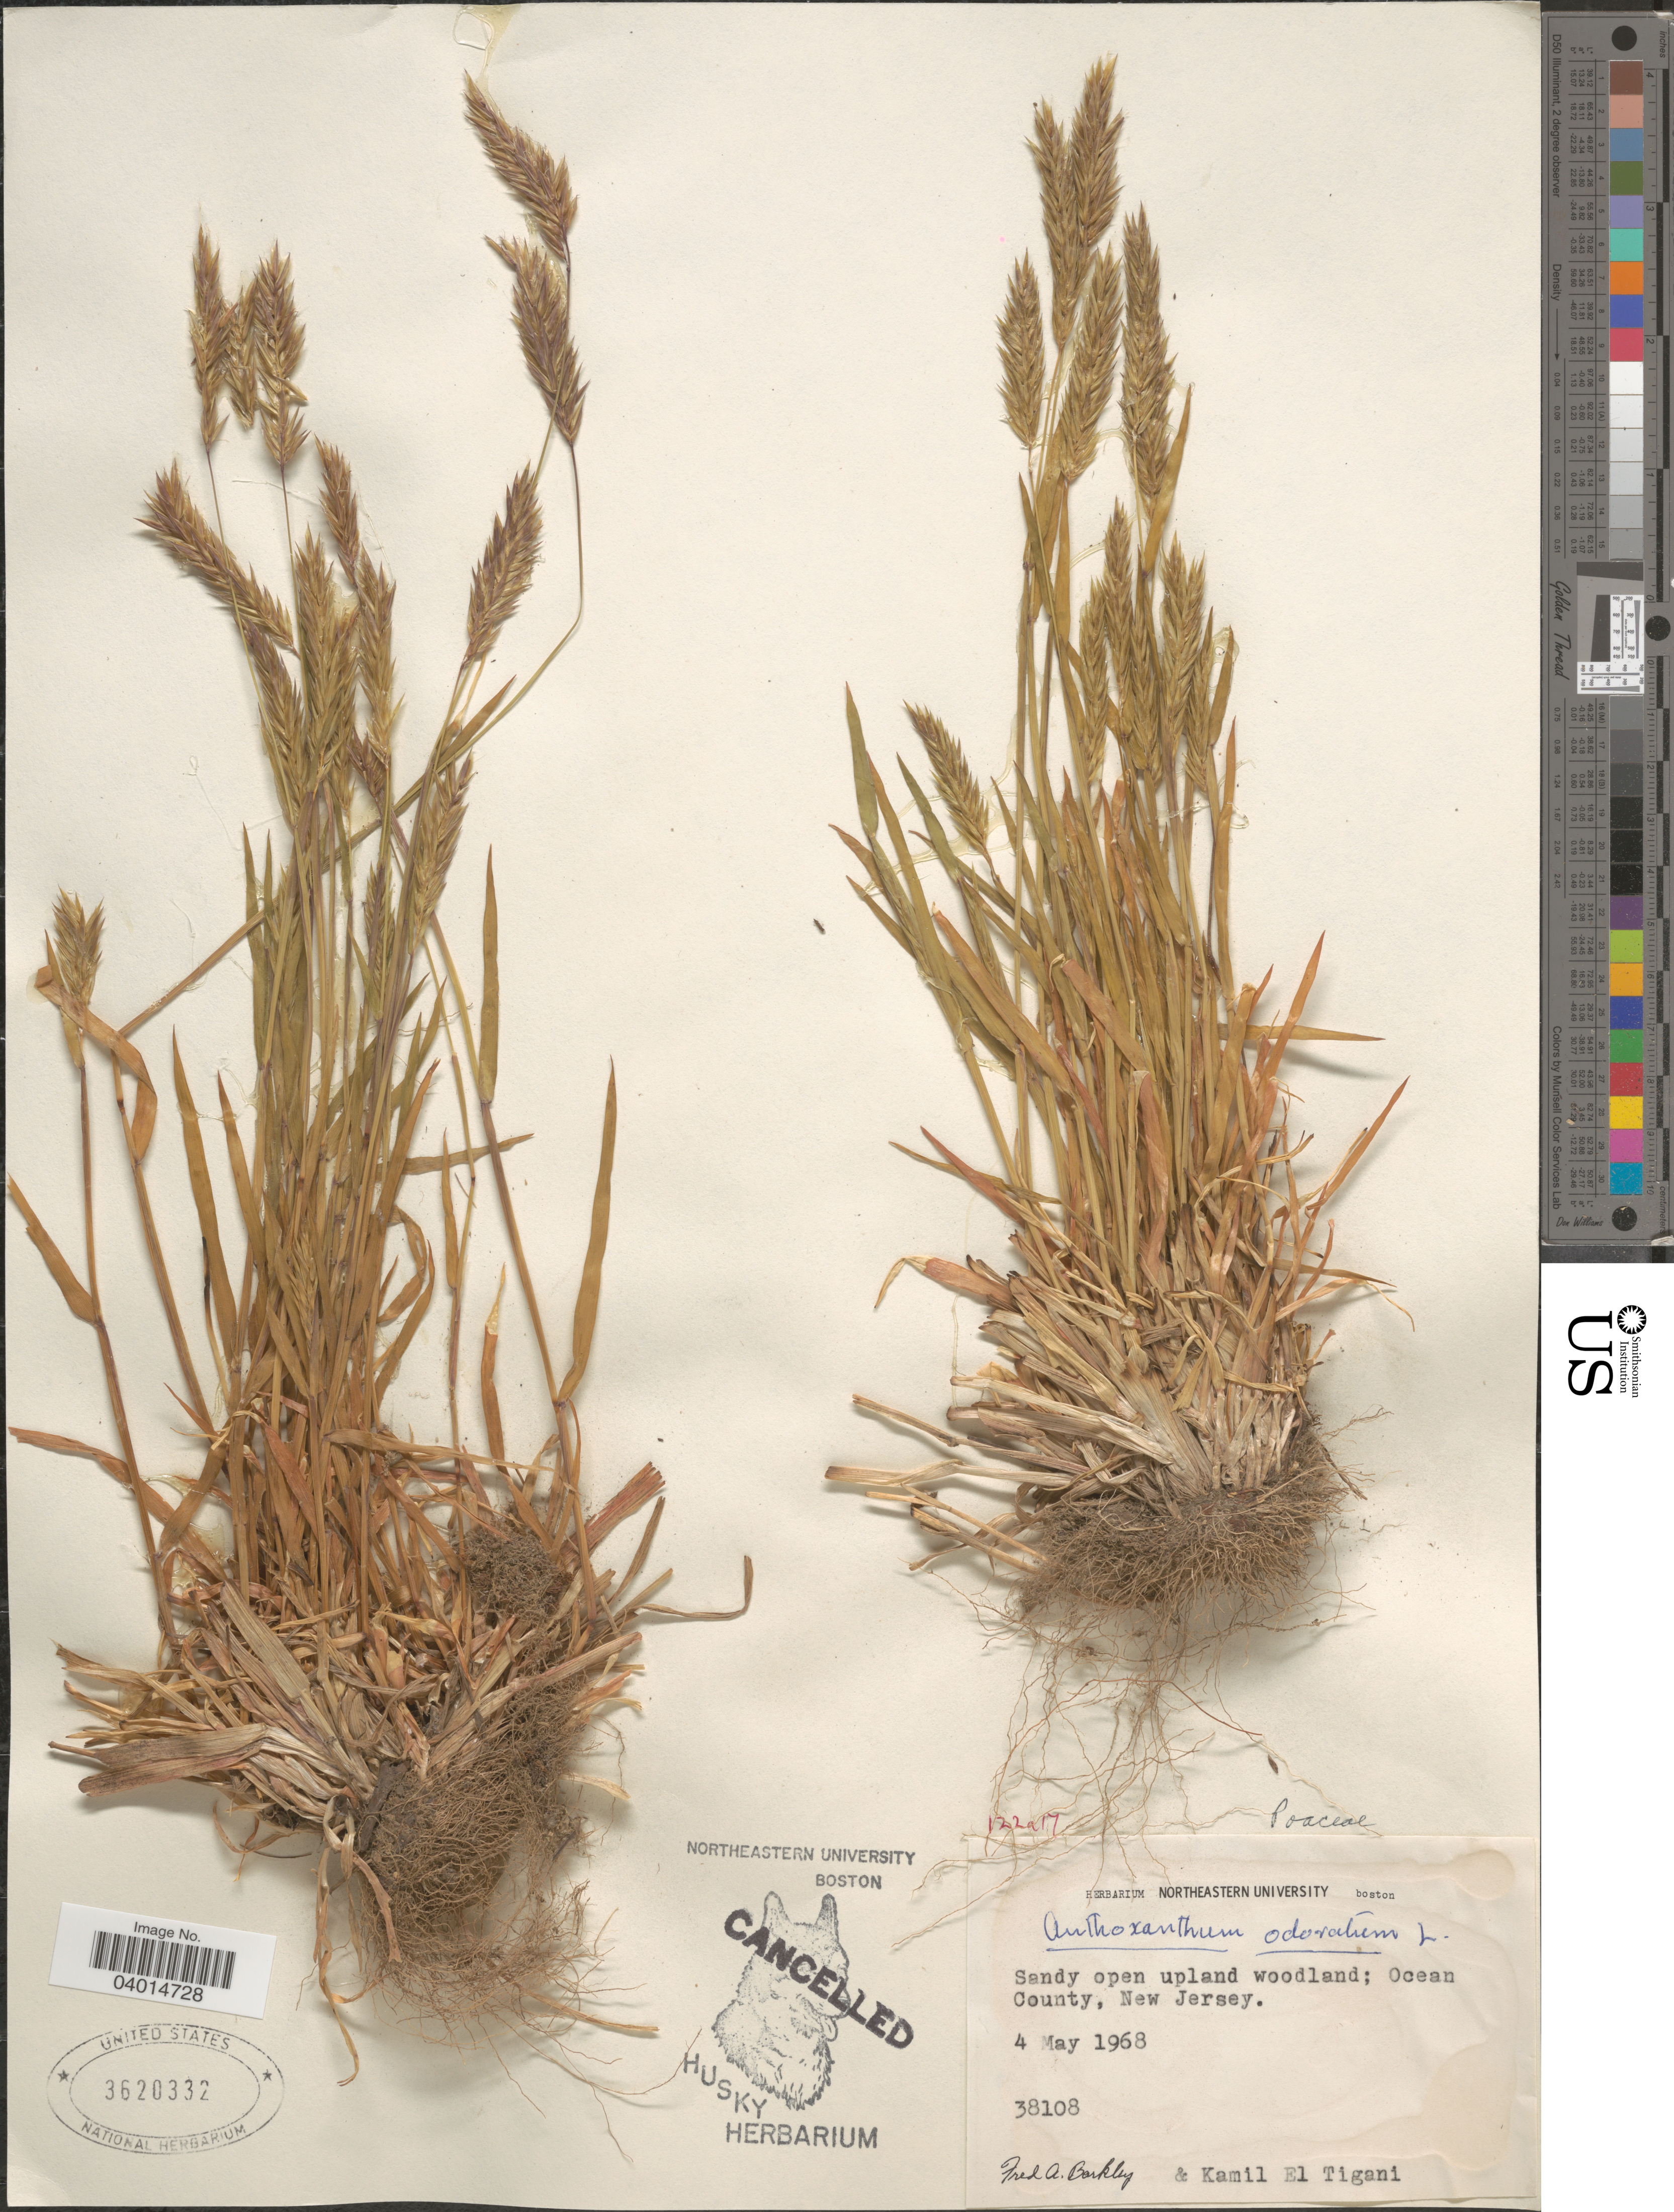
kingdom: Plantae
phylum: Tracheophyta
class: Liliopsida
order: Poales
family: Poaceae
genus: Anthoxanthum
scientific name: Anthoxanthum odoratum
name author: L.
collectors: F. A. Barkley & K. El Tigani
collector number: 38108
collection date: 1968-05-04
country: United States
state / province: New Jersey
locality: Ocean County.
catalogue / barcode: US 3620332